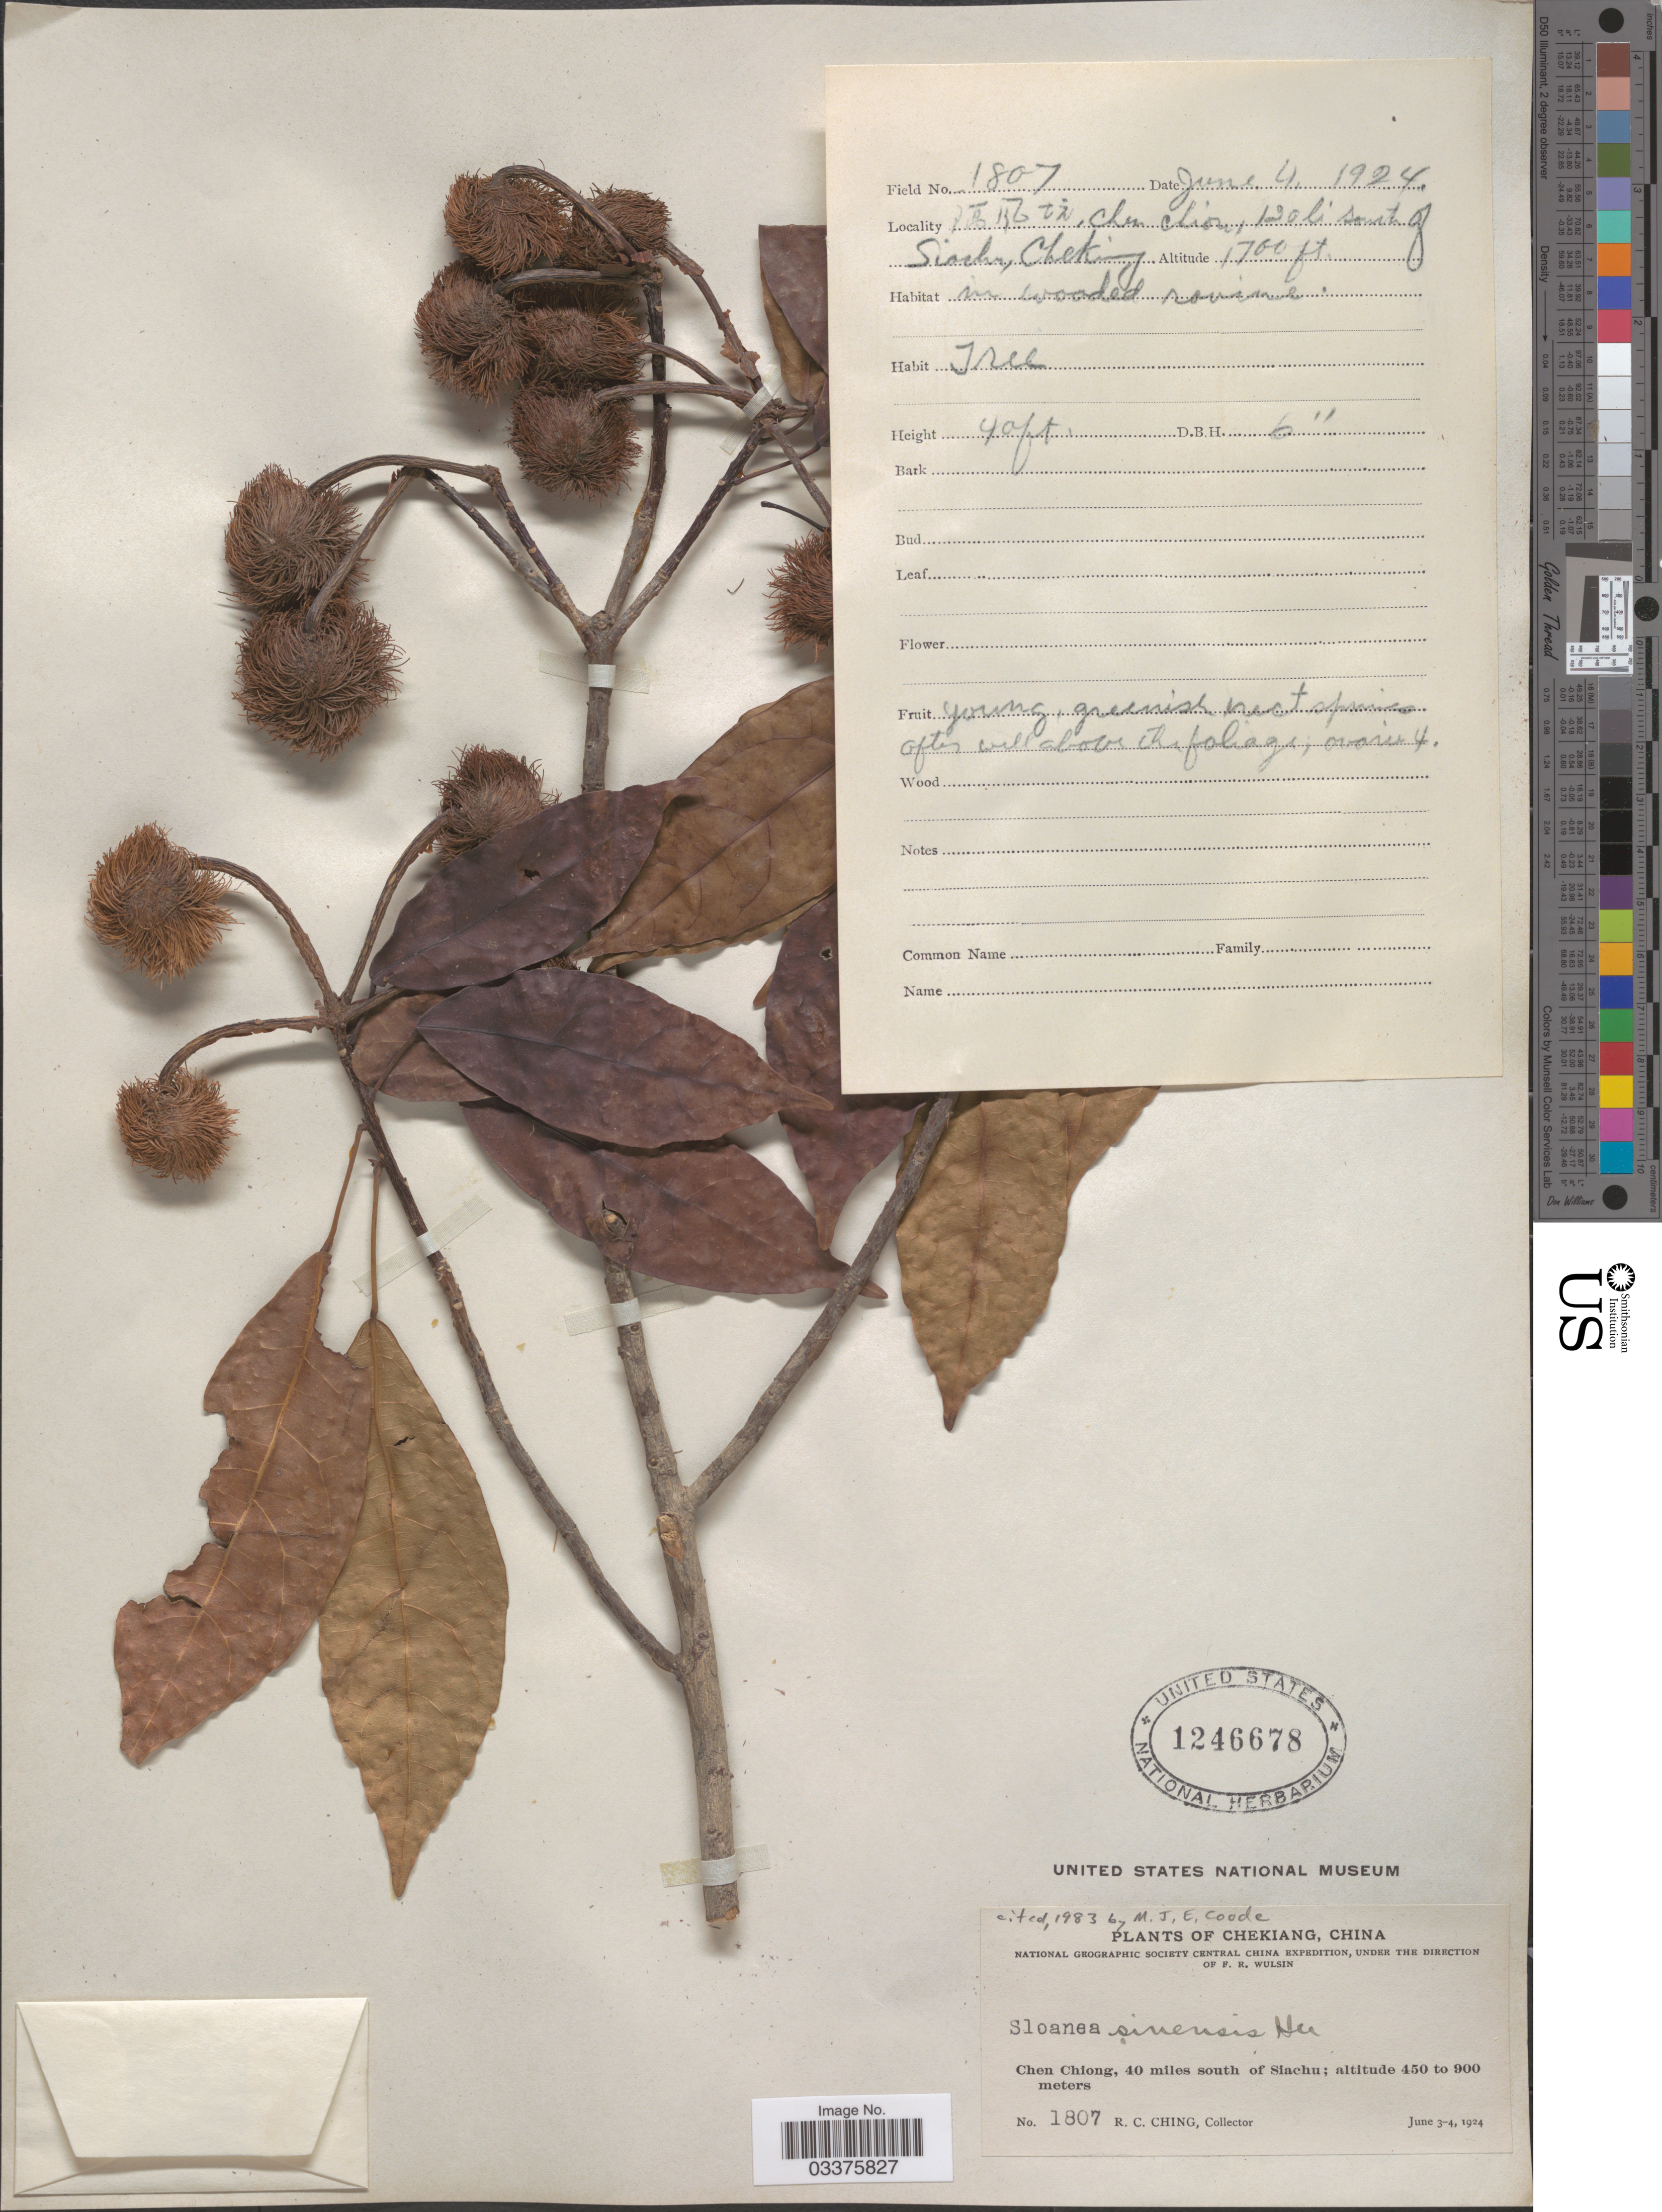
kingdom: Plantae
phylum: Tracheophyta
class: Magnoliopsida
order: Oxalidales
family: Elaeocarpaceae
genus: Sloanea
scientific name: Sloanea sinensis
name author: (Hance) Hu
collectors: R. C. Ching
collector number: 1807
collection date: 1924-06-04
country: China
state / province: Zhejiang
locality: Chekiang. Chen Chiong, 40 miles south of Siachu. Chen Chiong, 120 li south of Siachu.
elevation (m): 518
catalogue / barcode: US 1246678